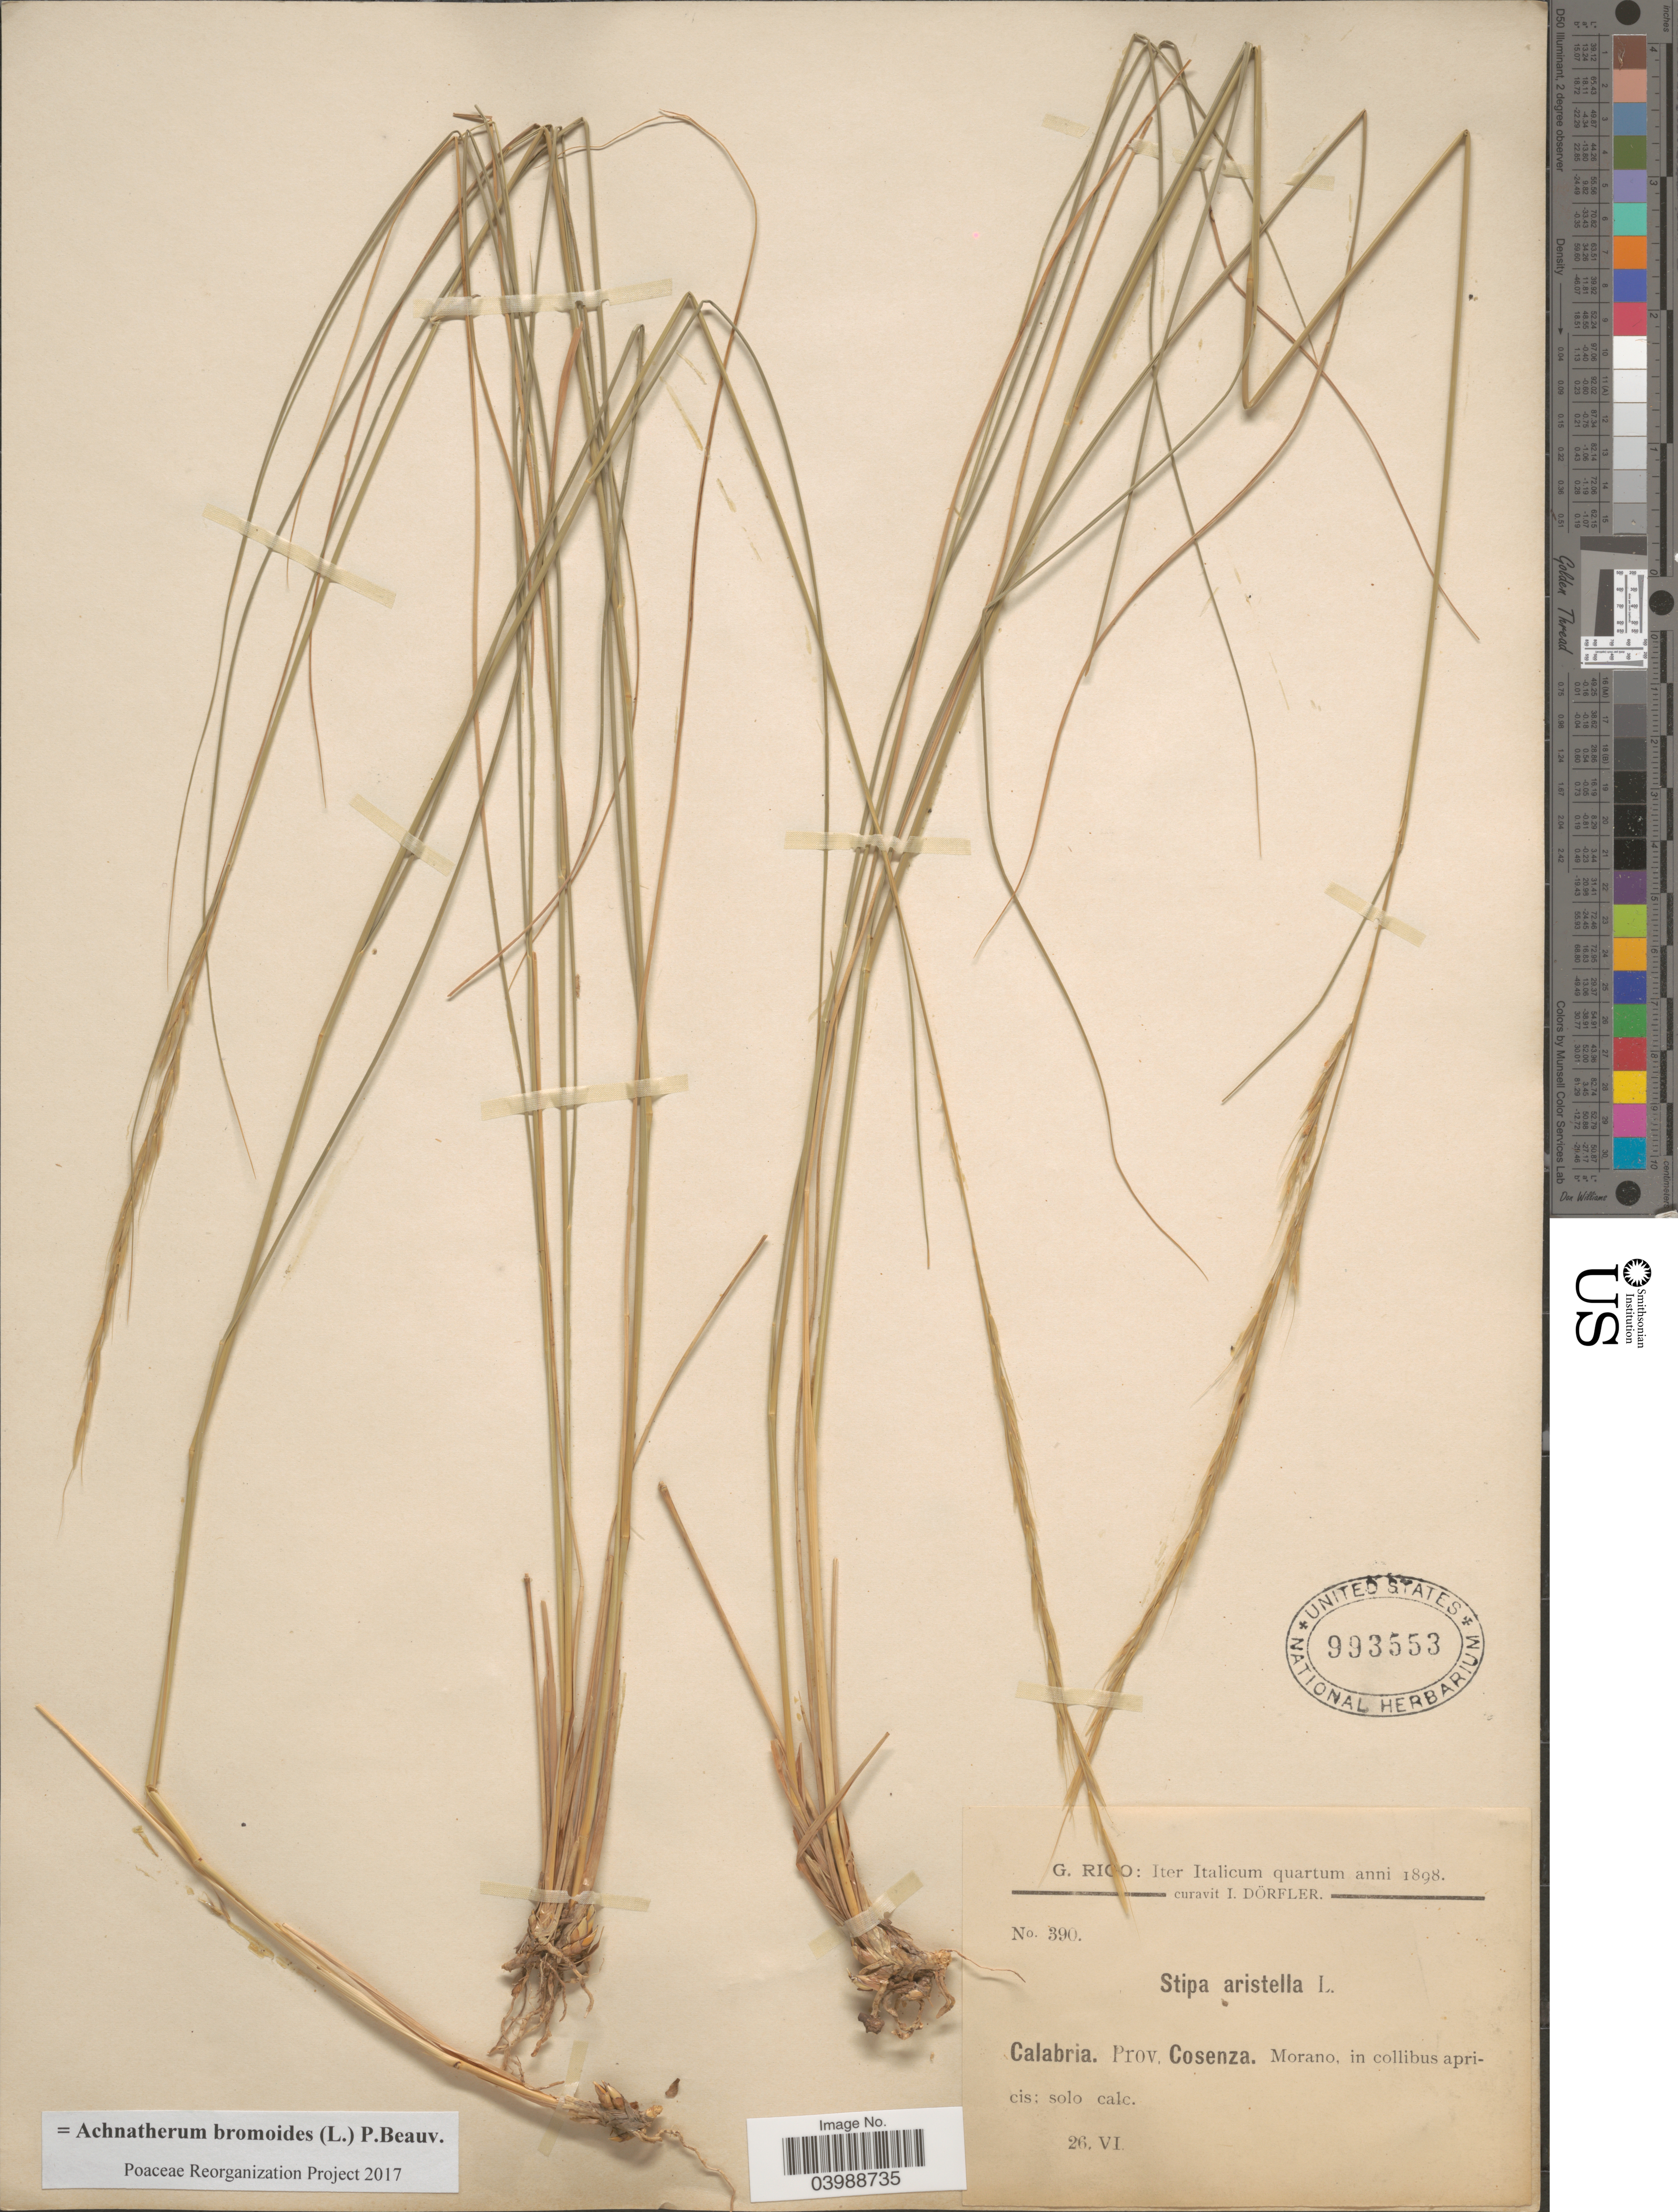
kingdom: Plantae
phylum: Tracheophyta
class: Liliopsida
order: Poales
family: Poaceae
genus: Achnatherum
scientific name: Achnatherum bromoides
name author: (L.) P. Beauv.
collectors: G. Rico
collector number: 390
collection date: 1898-06-26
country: Italy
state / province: Calabria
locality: Prov. Cosenza. Morano, in collibus apricis.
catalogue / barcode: US 993553